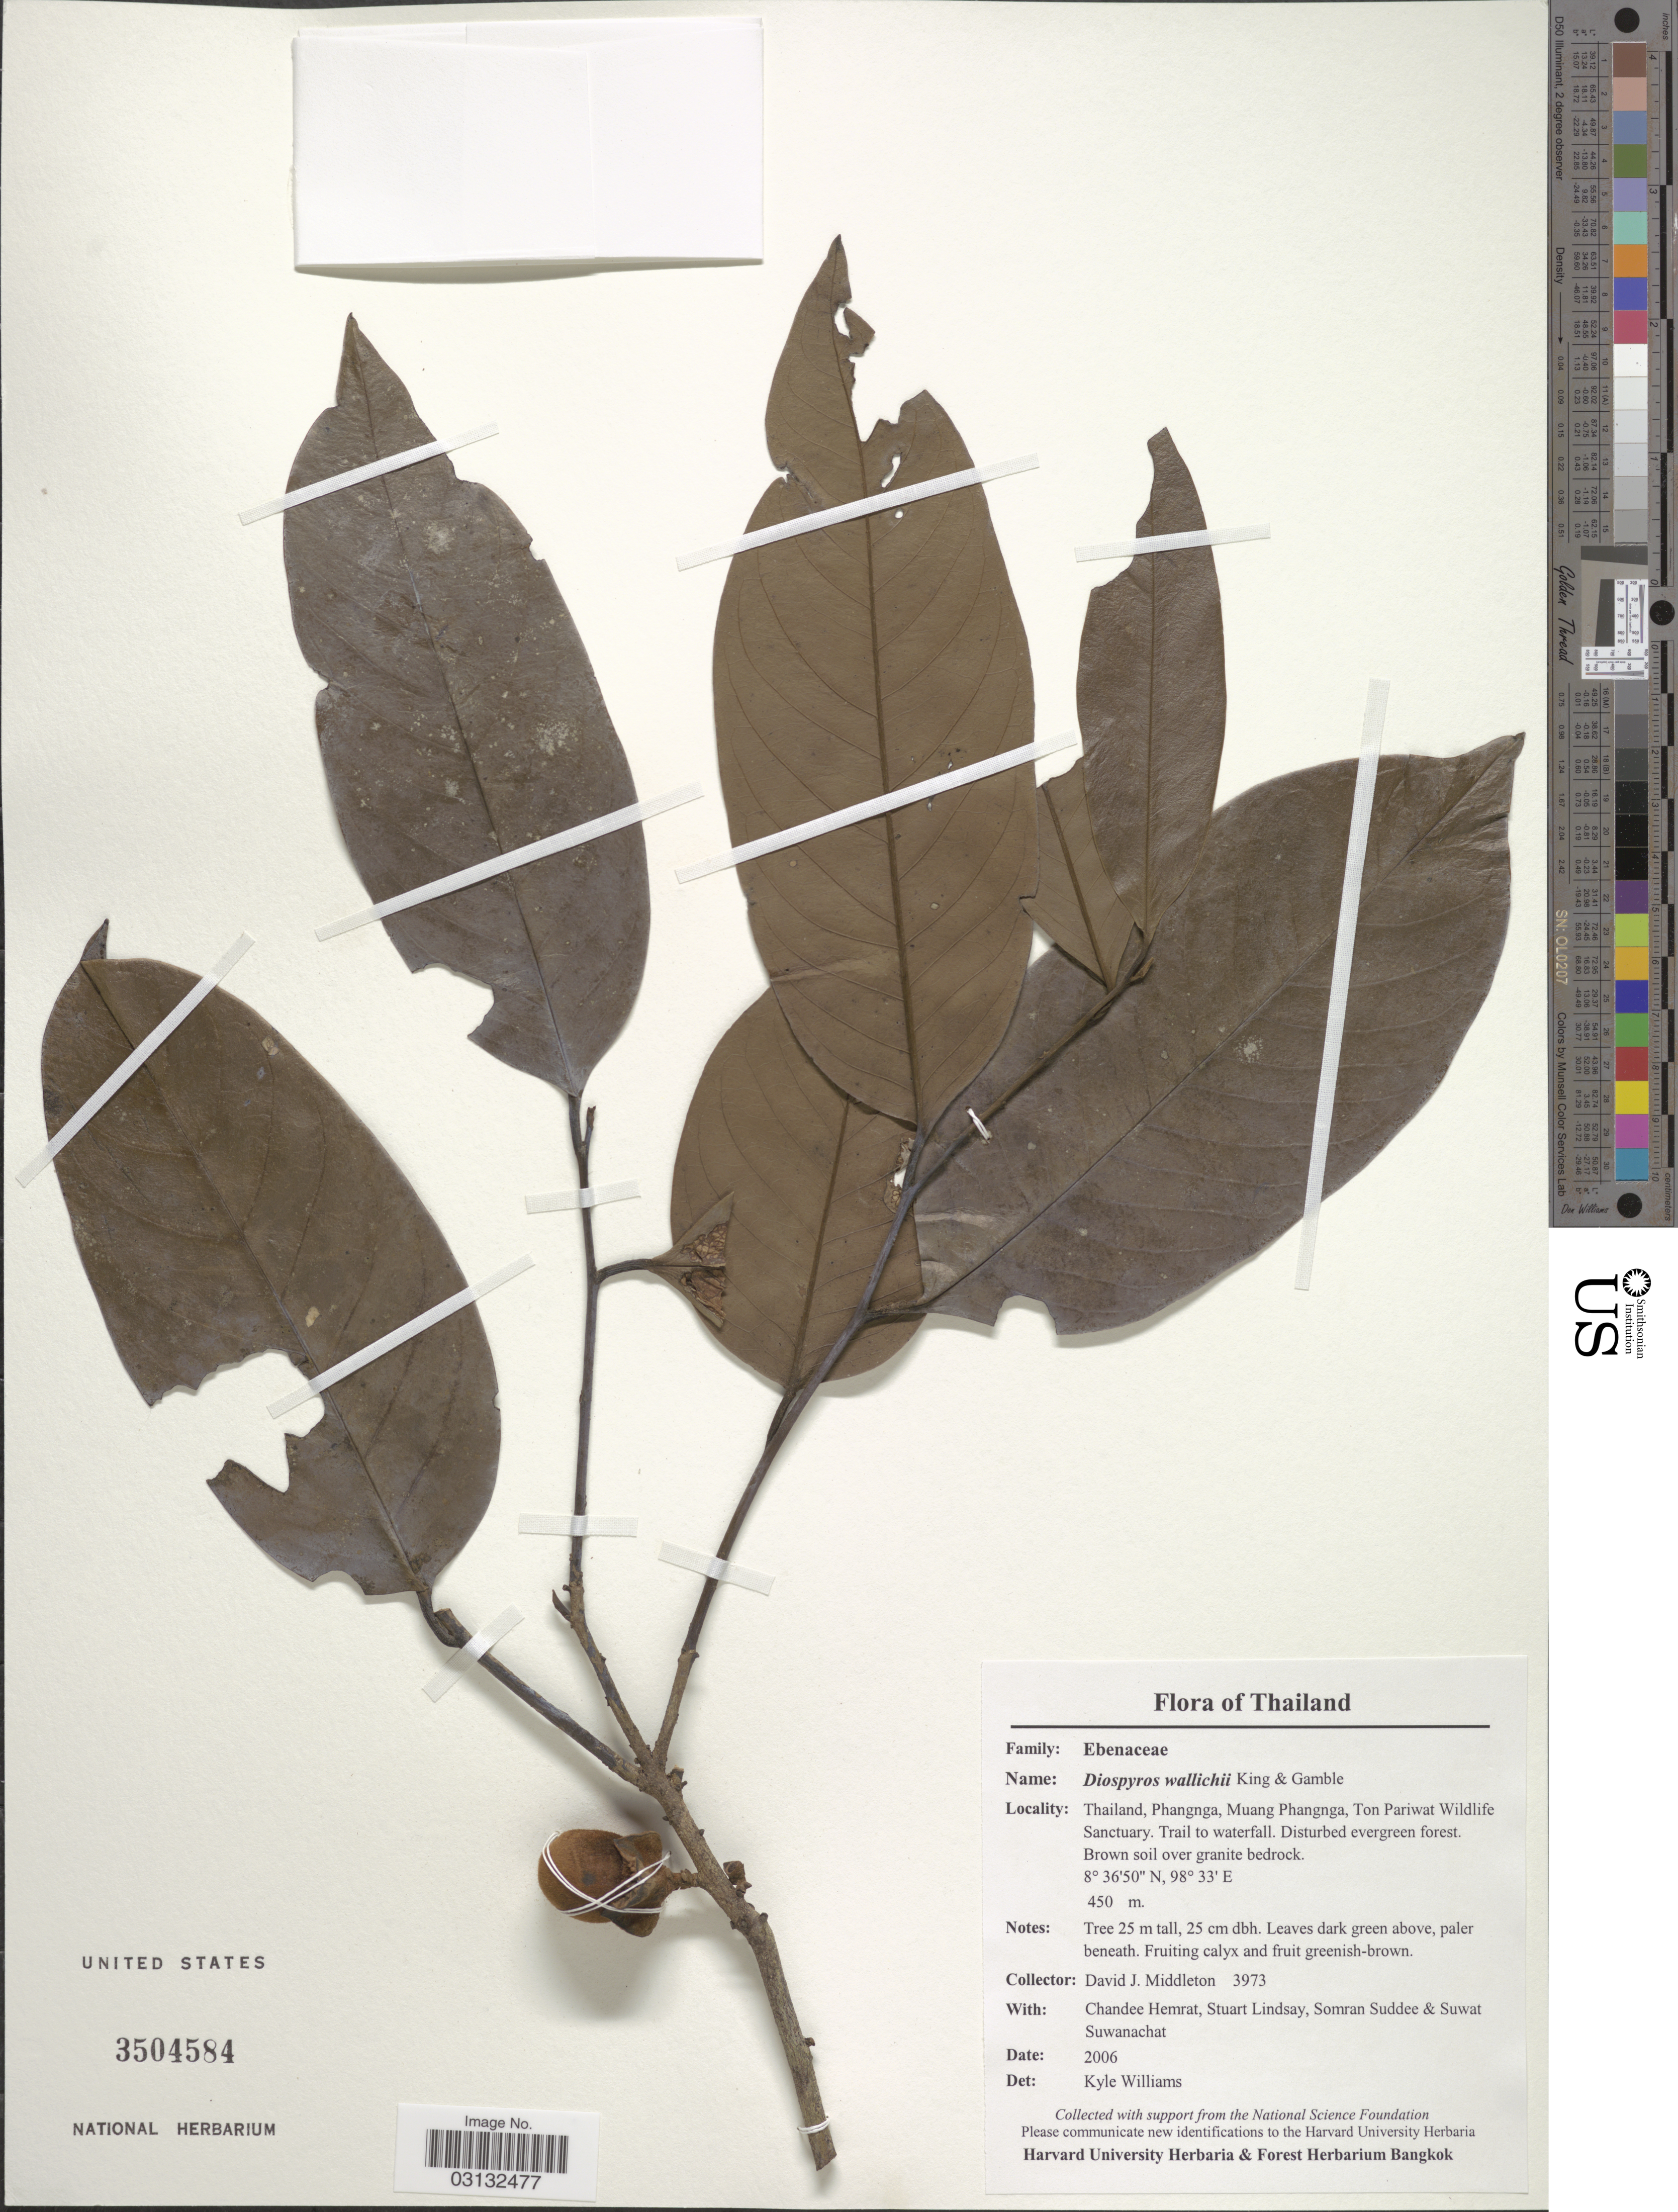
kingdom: Plantae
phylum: Tracheophyta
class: Magnoliopsida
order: Ericales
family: Ebenaceae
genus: Diospyros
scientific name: Diospyros wallichii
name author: King & Gamble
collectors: D. J. Middleton, C. Hemrat, S. Lindsay, S. Suddee & S. Suwanachat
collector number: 3973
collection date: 2006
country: Thailand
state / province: Phang Nga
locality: Phangnga, Muang Phangnga, Ton Pariwat Wildlife Sanctuary. Trail to waterfall.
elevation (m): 450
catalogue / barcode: US 3504584